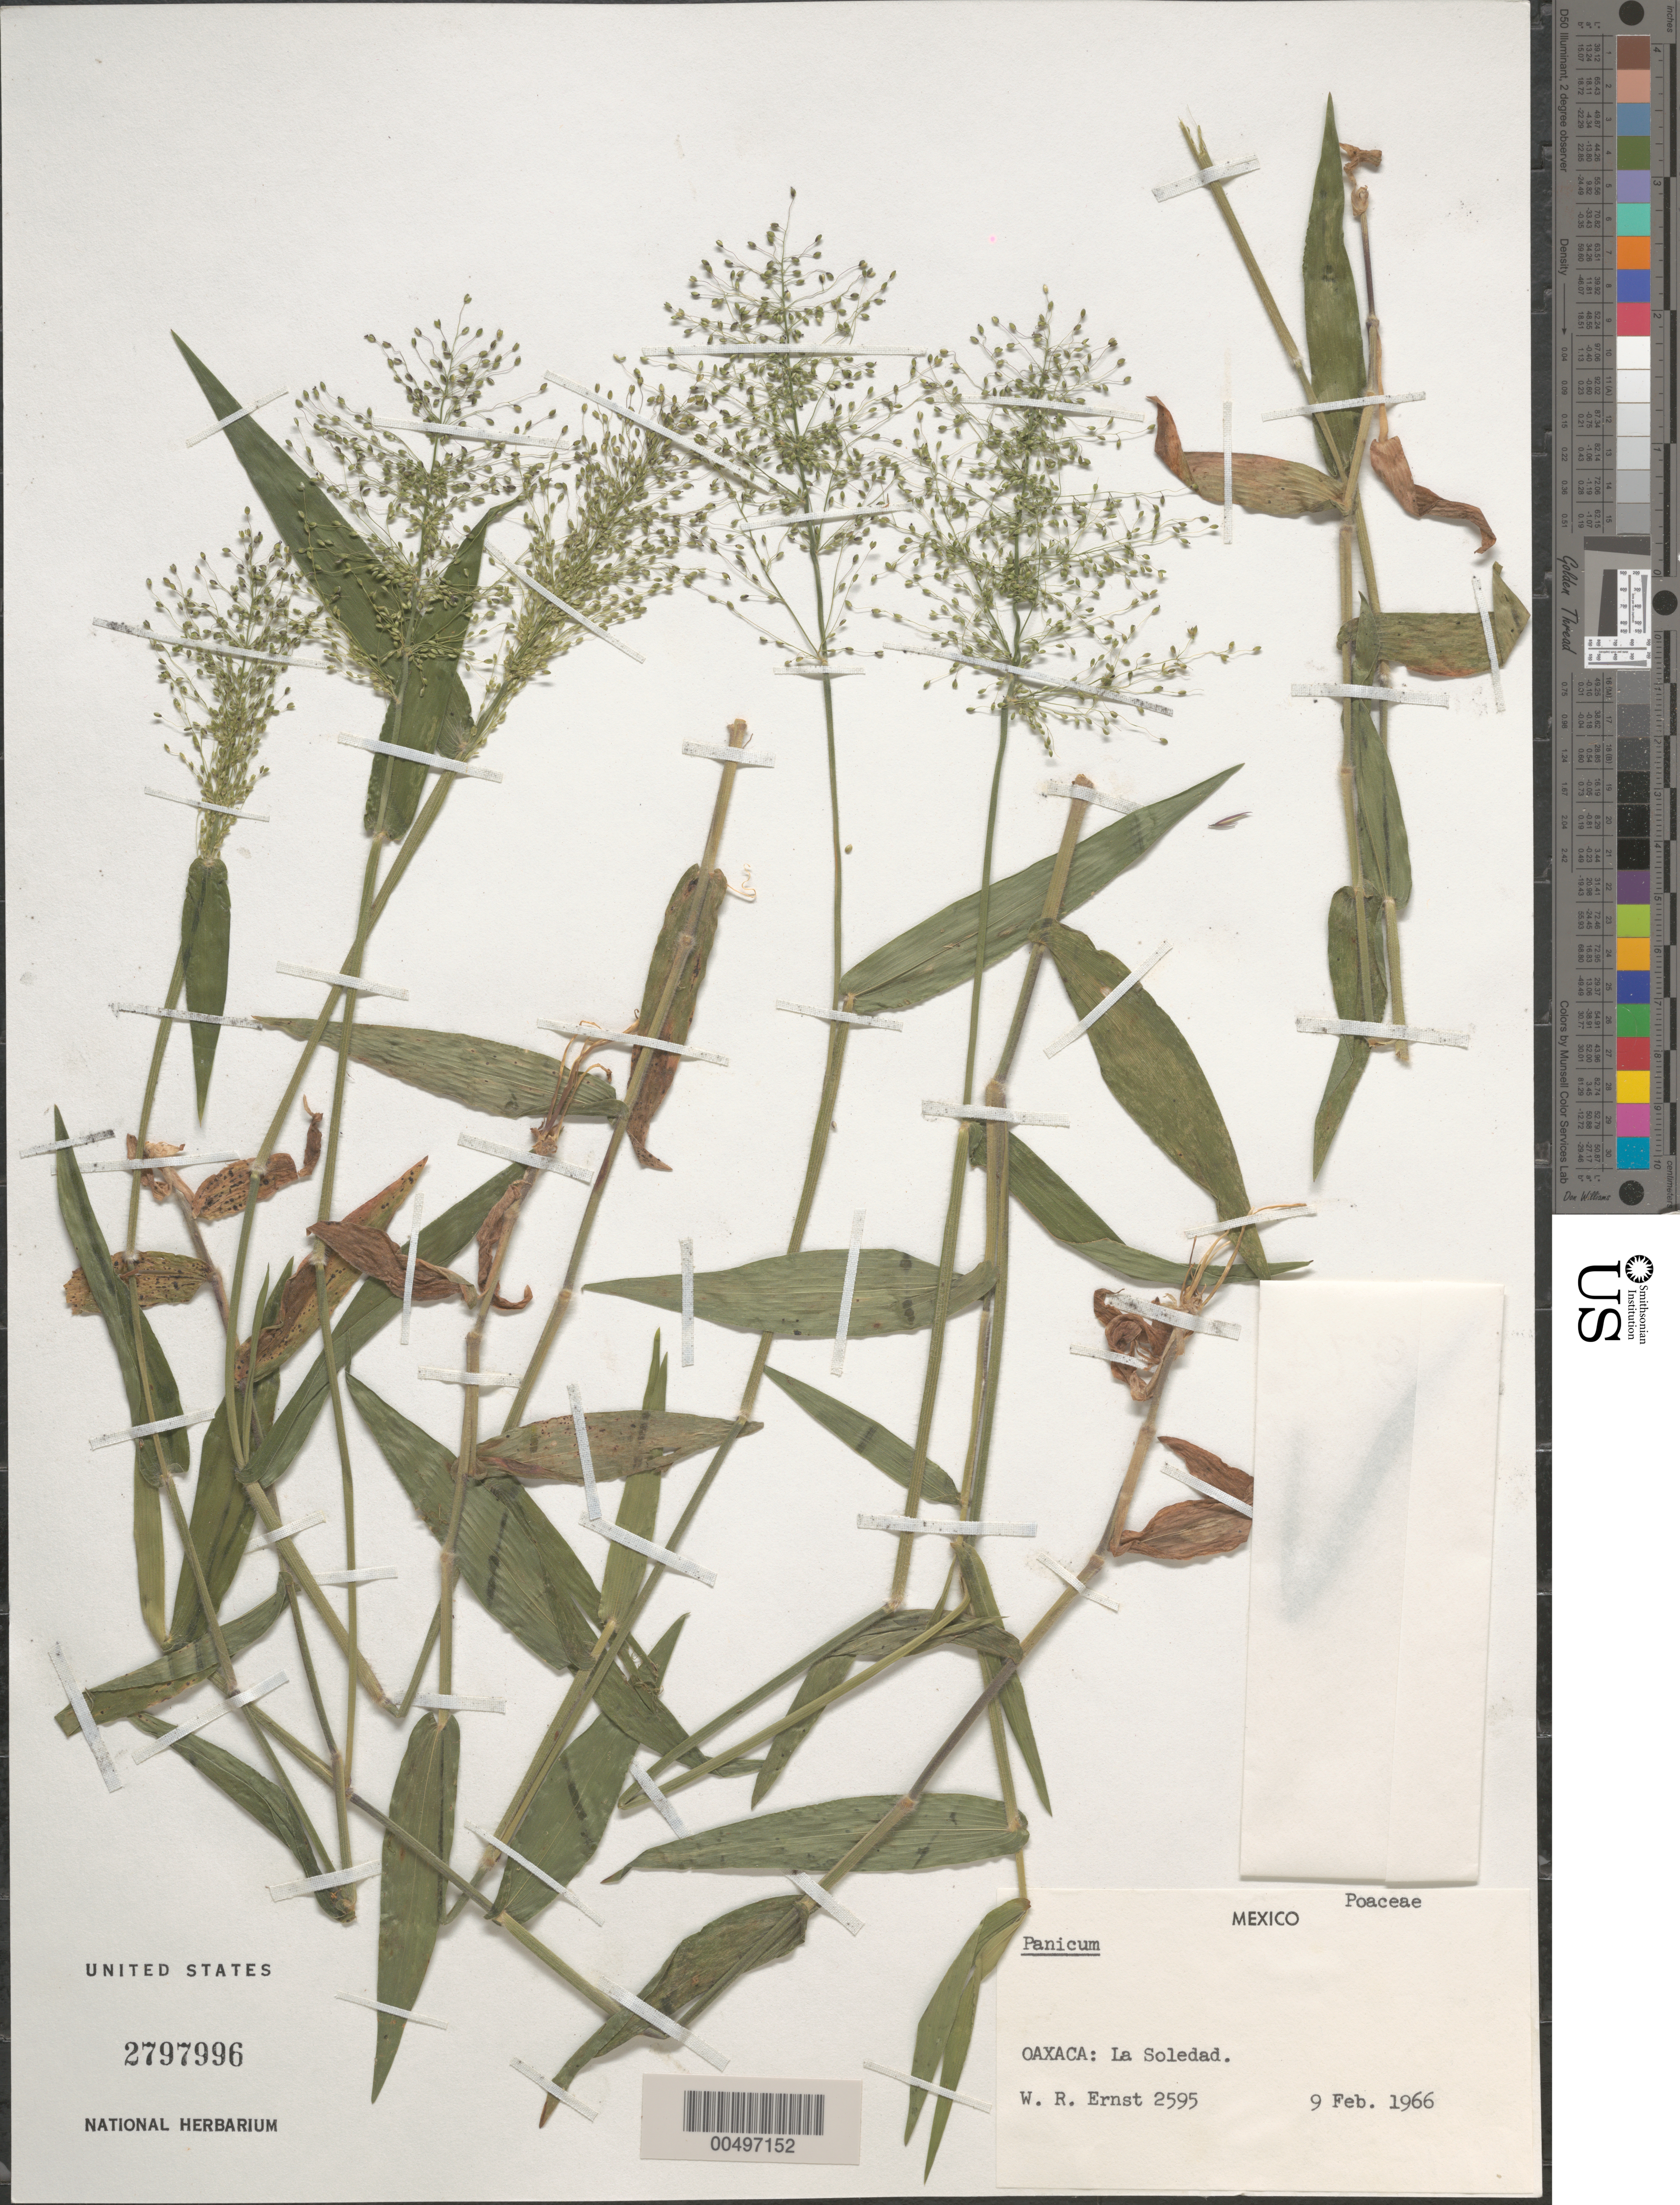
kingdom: Plantae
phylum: Tracheophyta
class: Liliopsida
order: Poales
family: Poaceae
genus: Dichanthelium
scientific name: Dichanthelium sp.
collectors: W. R. Ernst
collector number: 2595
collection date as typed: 9 Feb 1966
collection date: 1966-02-09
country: Mexico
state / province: Oaxaca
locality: La Soledad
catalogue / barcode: US 2797996